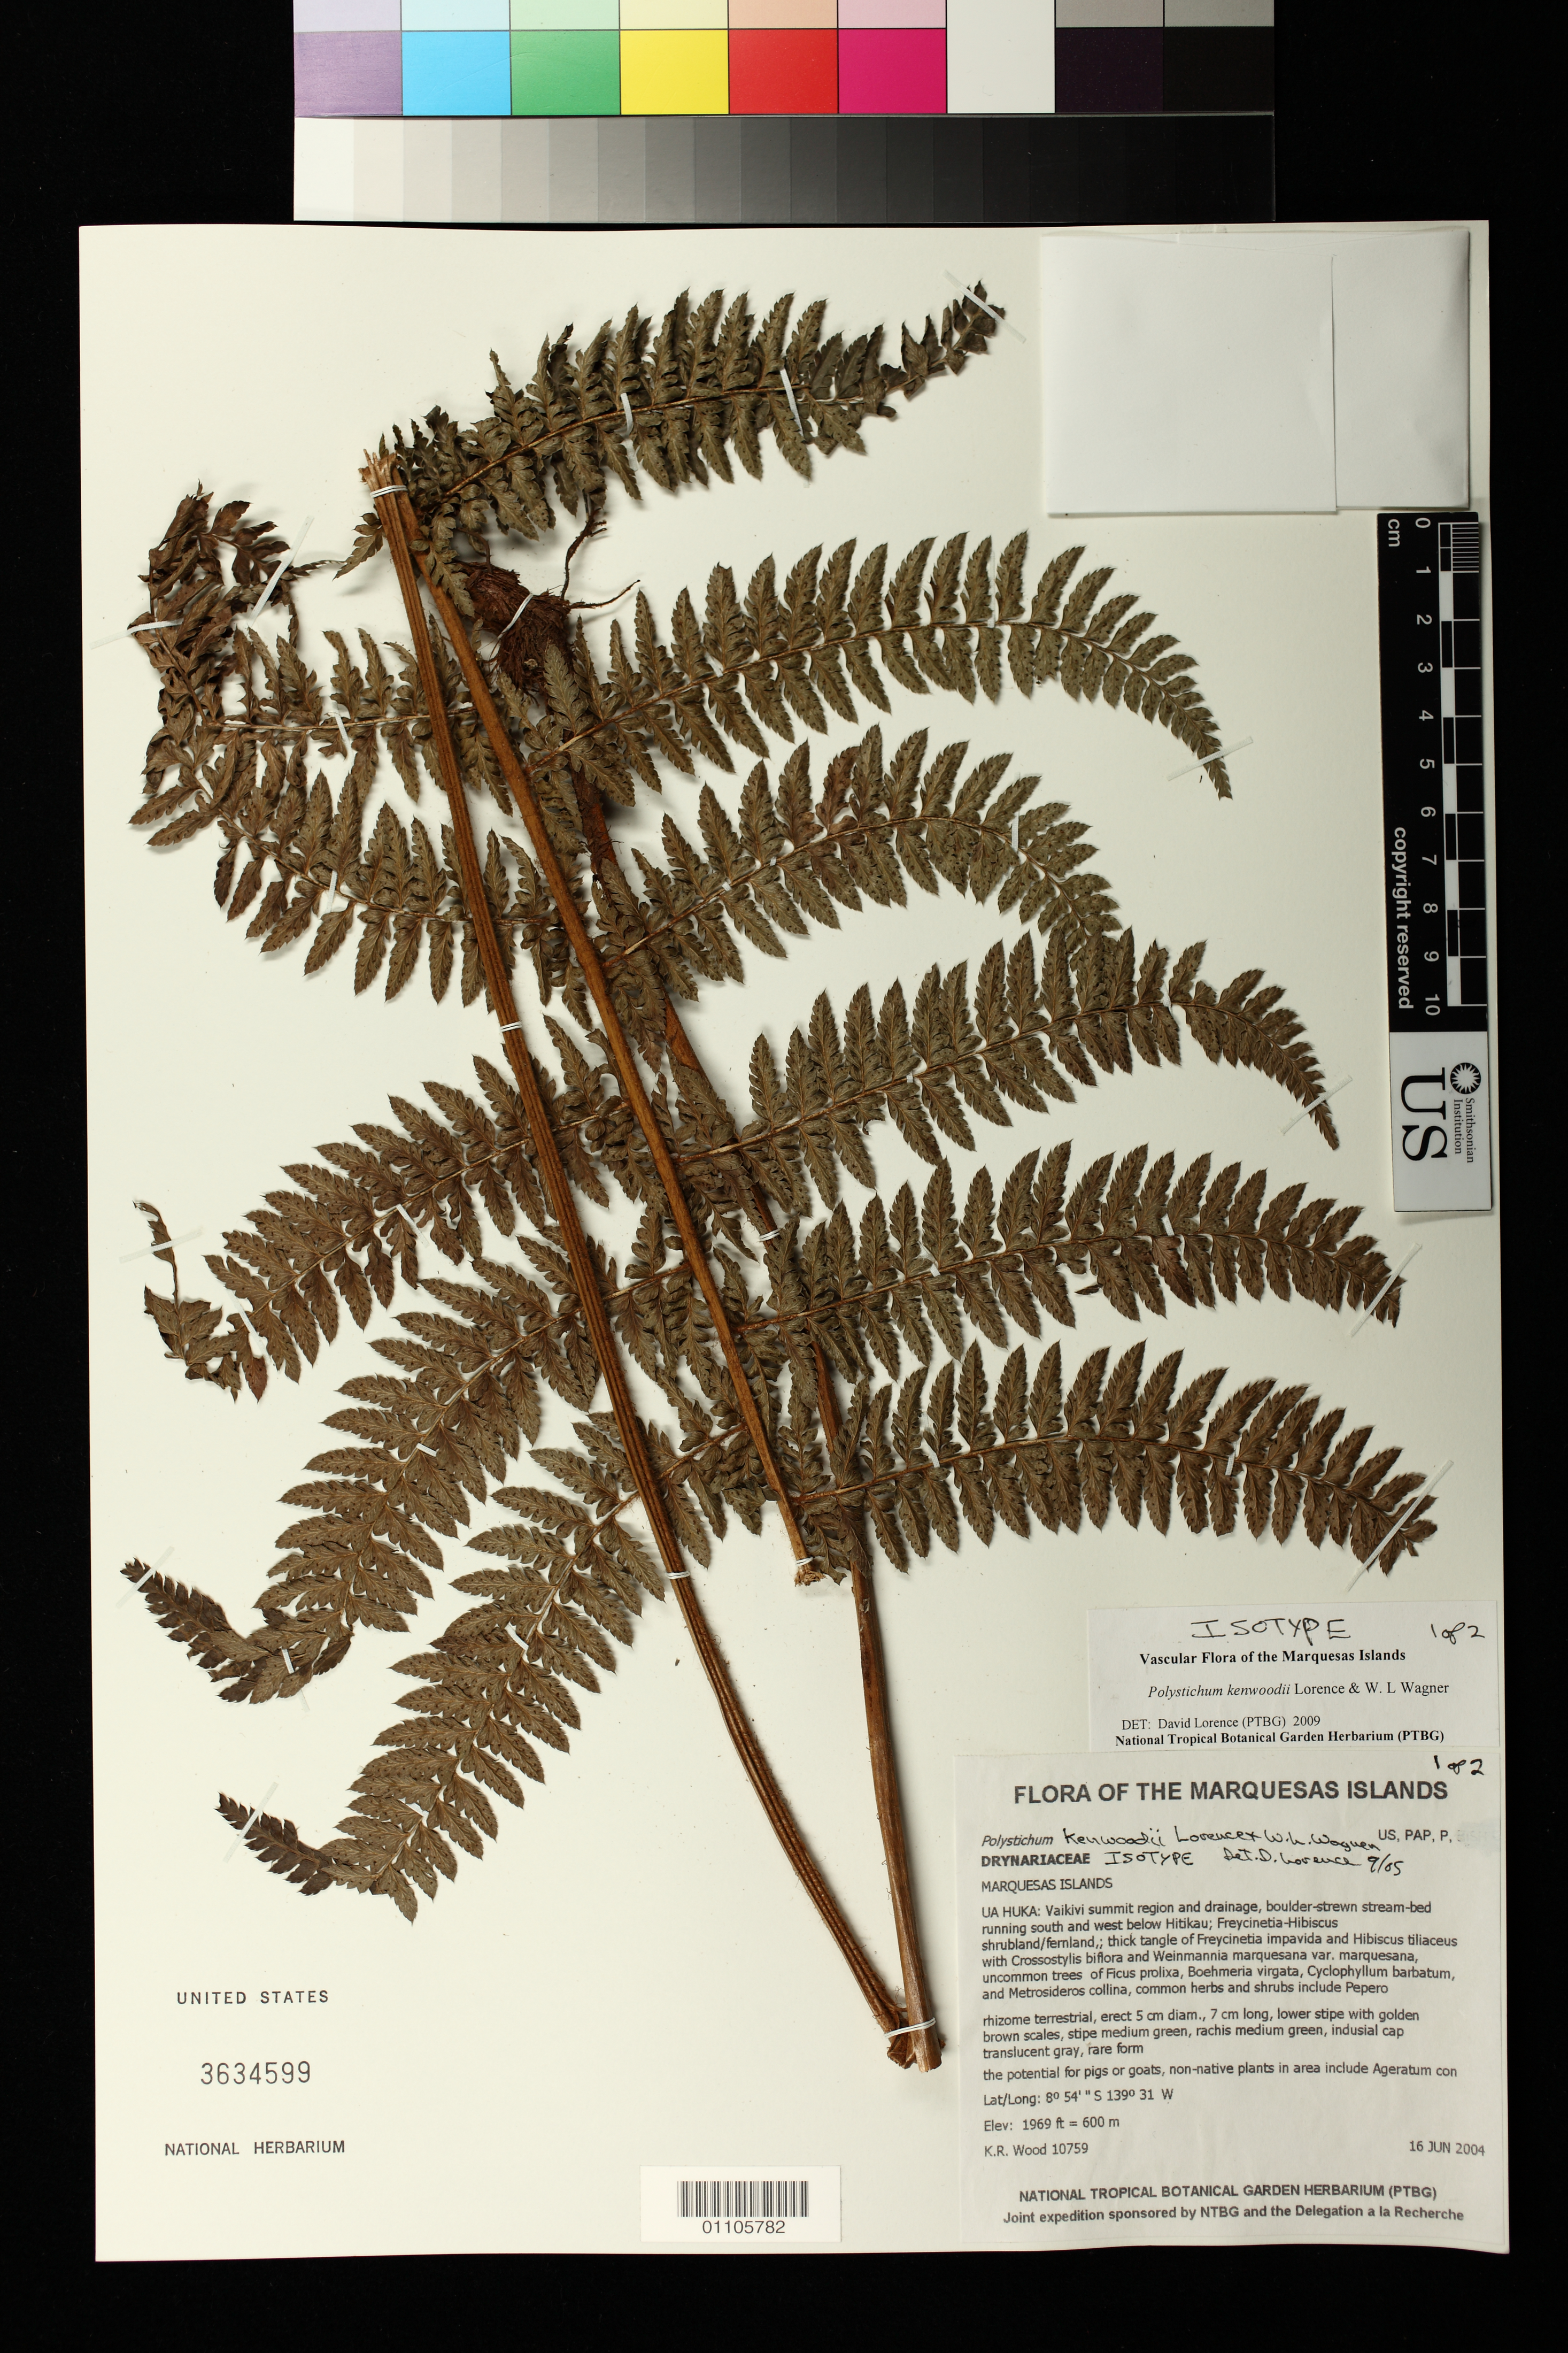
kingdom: Plantae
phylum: Tracheophyta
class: Polypodiopsida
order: Polypodiales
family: Dryopteridaceae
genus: Polystichum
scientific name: Polystichum kenwoodii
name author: Lorence & W.L. Wagner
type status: Isotype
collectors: K. R. Wood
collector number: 10759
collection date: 2004-06-16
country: French Polynesia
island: Ua Huka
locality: Ua Huka: Vaikivi summit region and drainage, boulder-strewn stream-bed running south and west below Hitikau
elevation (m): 600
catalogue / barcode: US 3634599